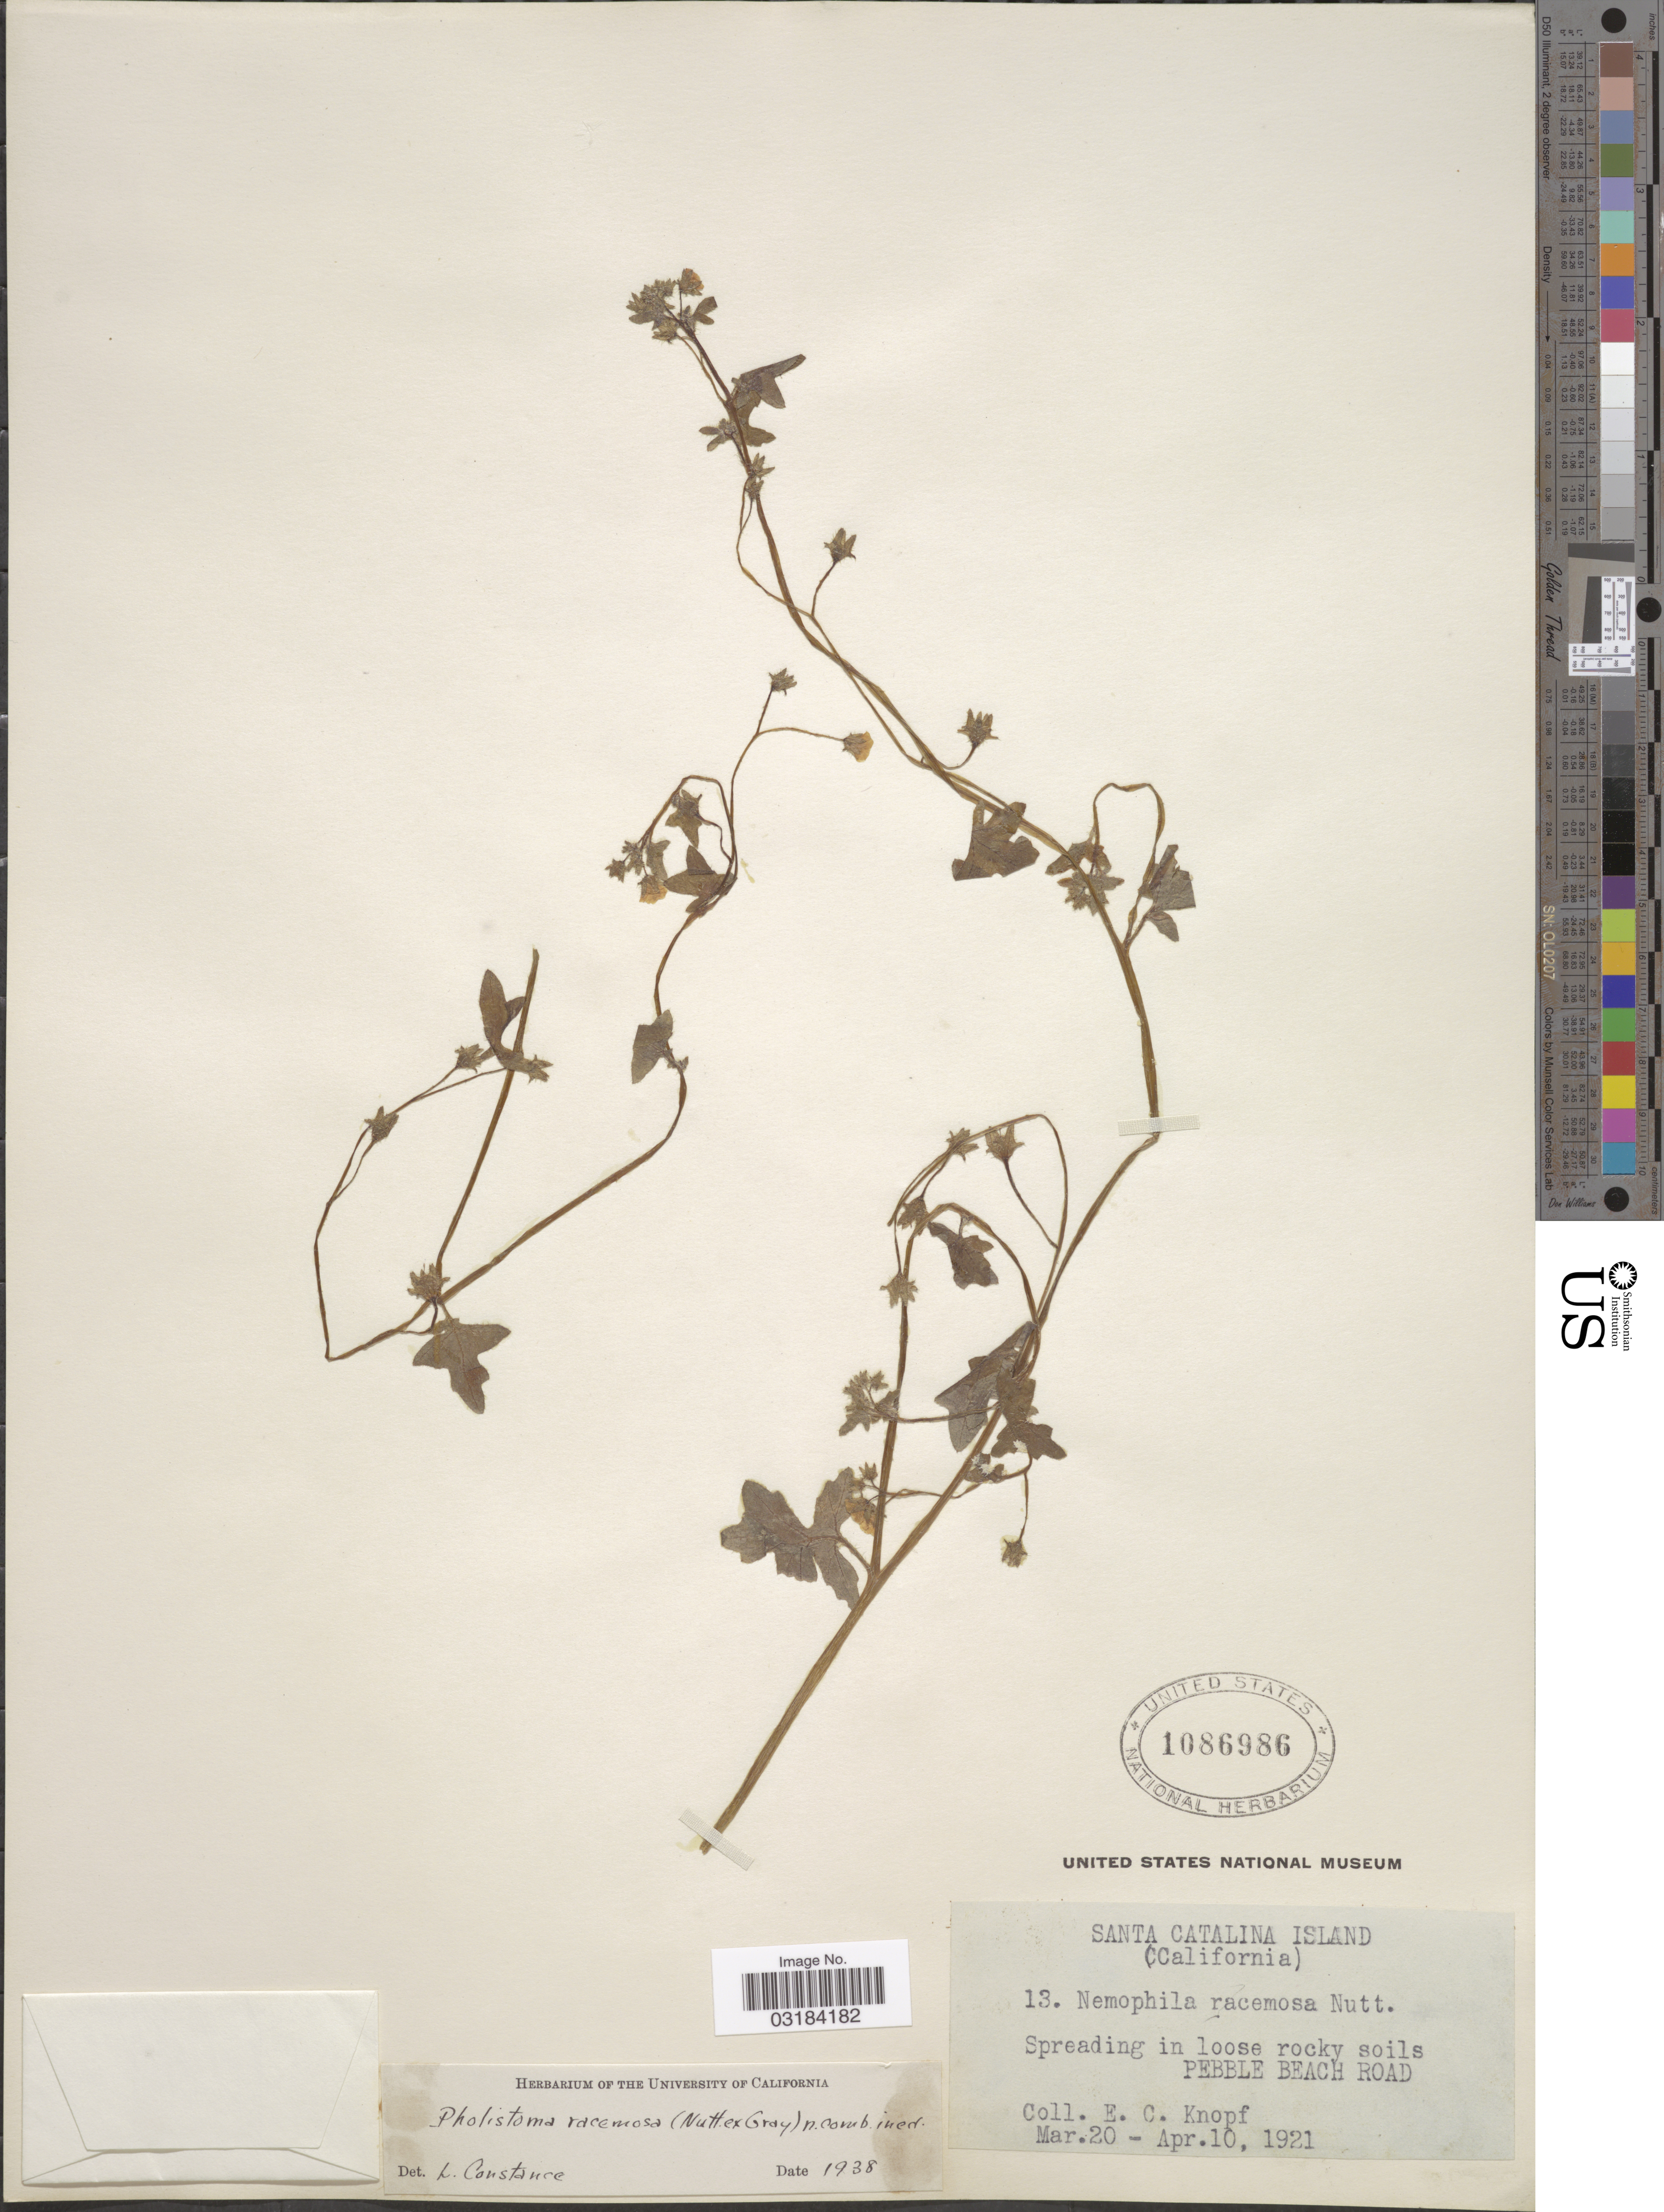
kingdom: Plantae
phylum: Tracheophyta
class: Magnoliopsida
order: Boraginales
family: Hydrophyllaceae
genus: Pholistoma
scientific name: Pholistoma racemosum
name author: (Nutt. ex A. Gray) Constance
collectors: E. Knopf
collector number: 13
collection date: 1921-03-20/1921-04-10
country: United States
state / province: California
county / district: Los Angeles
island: Santa Catalina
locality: Santa Catalina Island. Spreading in loose rocky soils, Pebble Beach Road.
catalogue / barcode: US 1086986